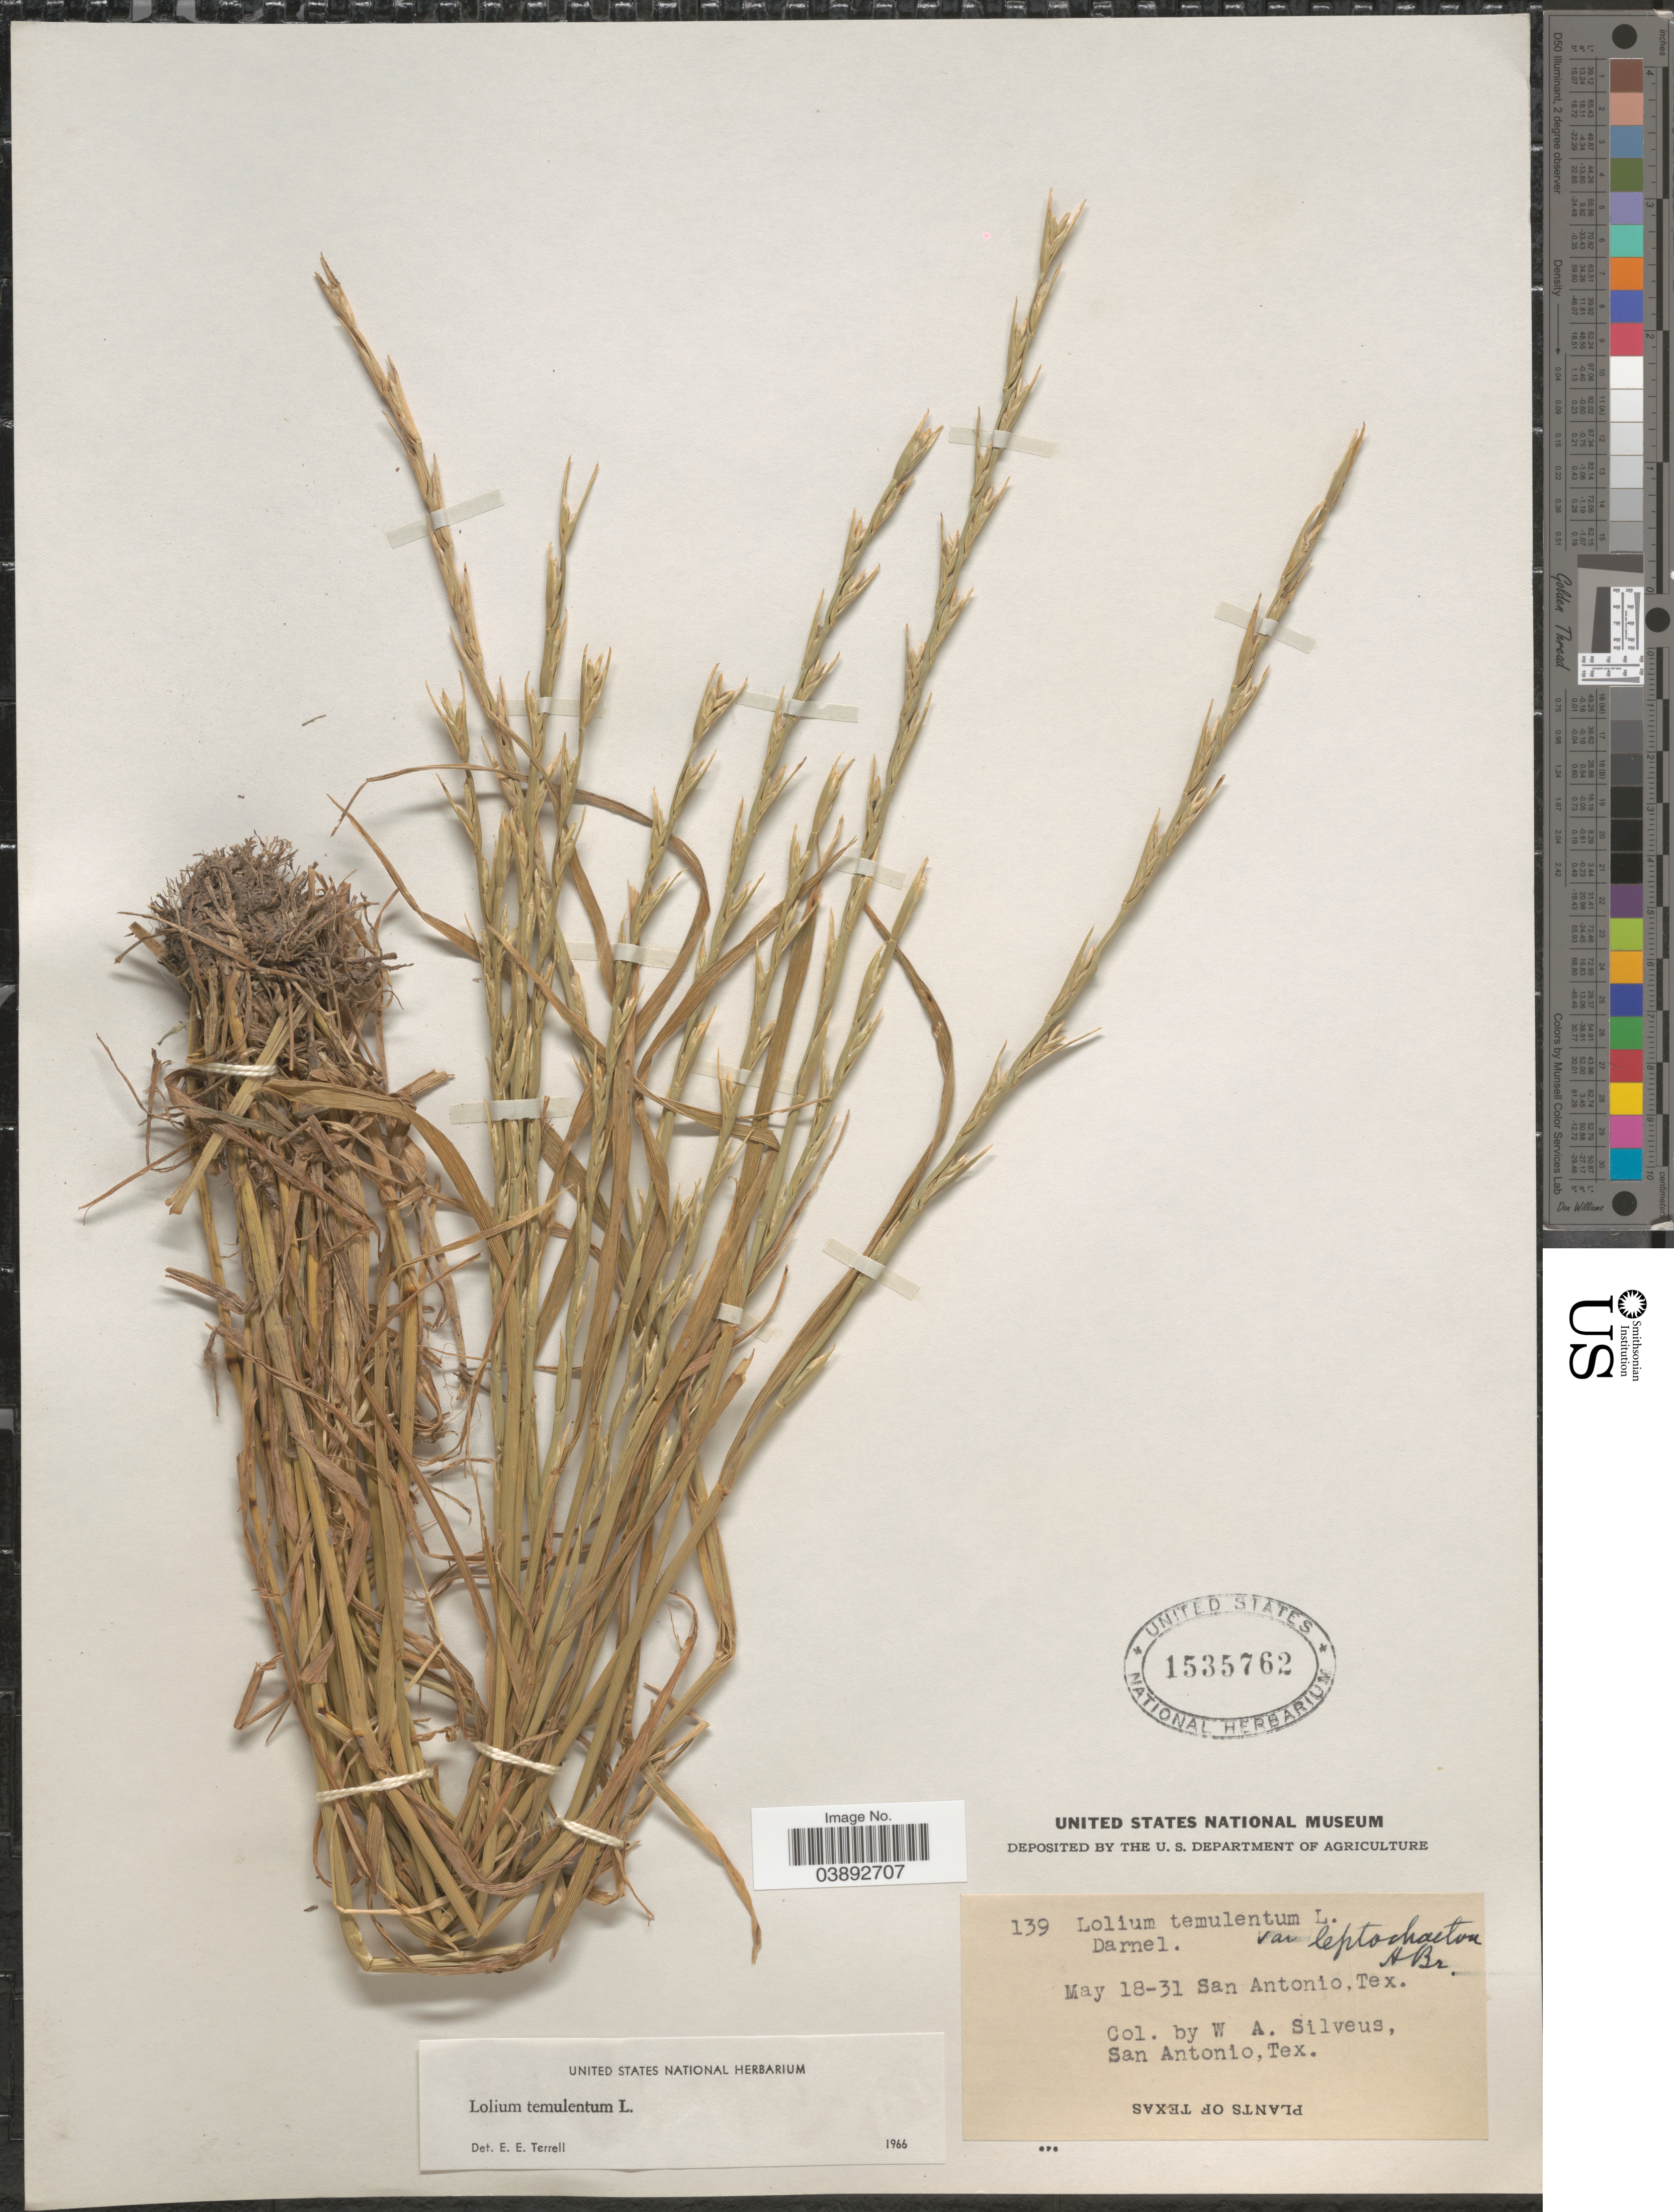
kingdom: Plantae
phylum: Tracheophyta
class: Liliopsida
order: Poales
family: Poaceae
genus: Lolium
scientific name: Lolium temulentum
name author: L.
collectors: W. Silveus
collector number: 139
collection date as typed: Transcribed d/m/y: 18/5/31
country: United States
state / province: Texas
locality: San Antonio.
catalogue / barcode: US 1535762